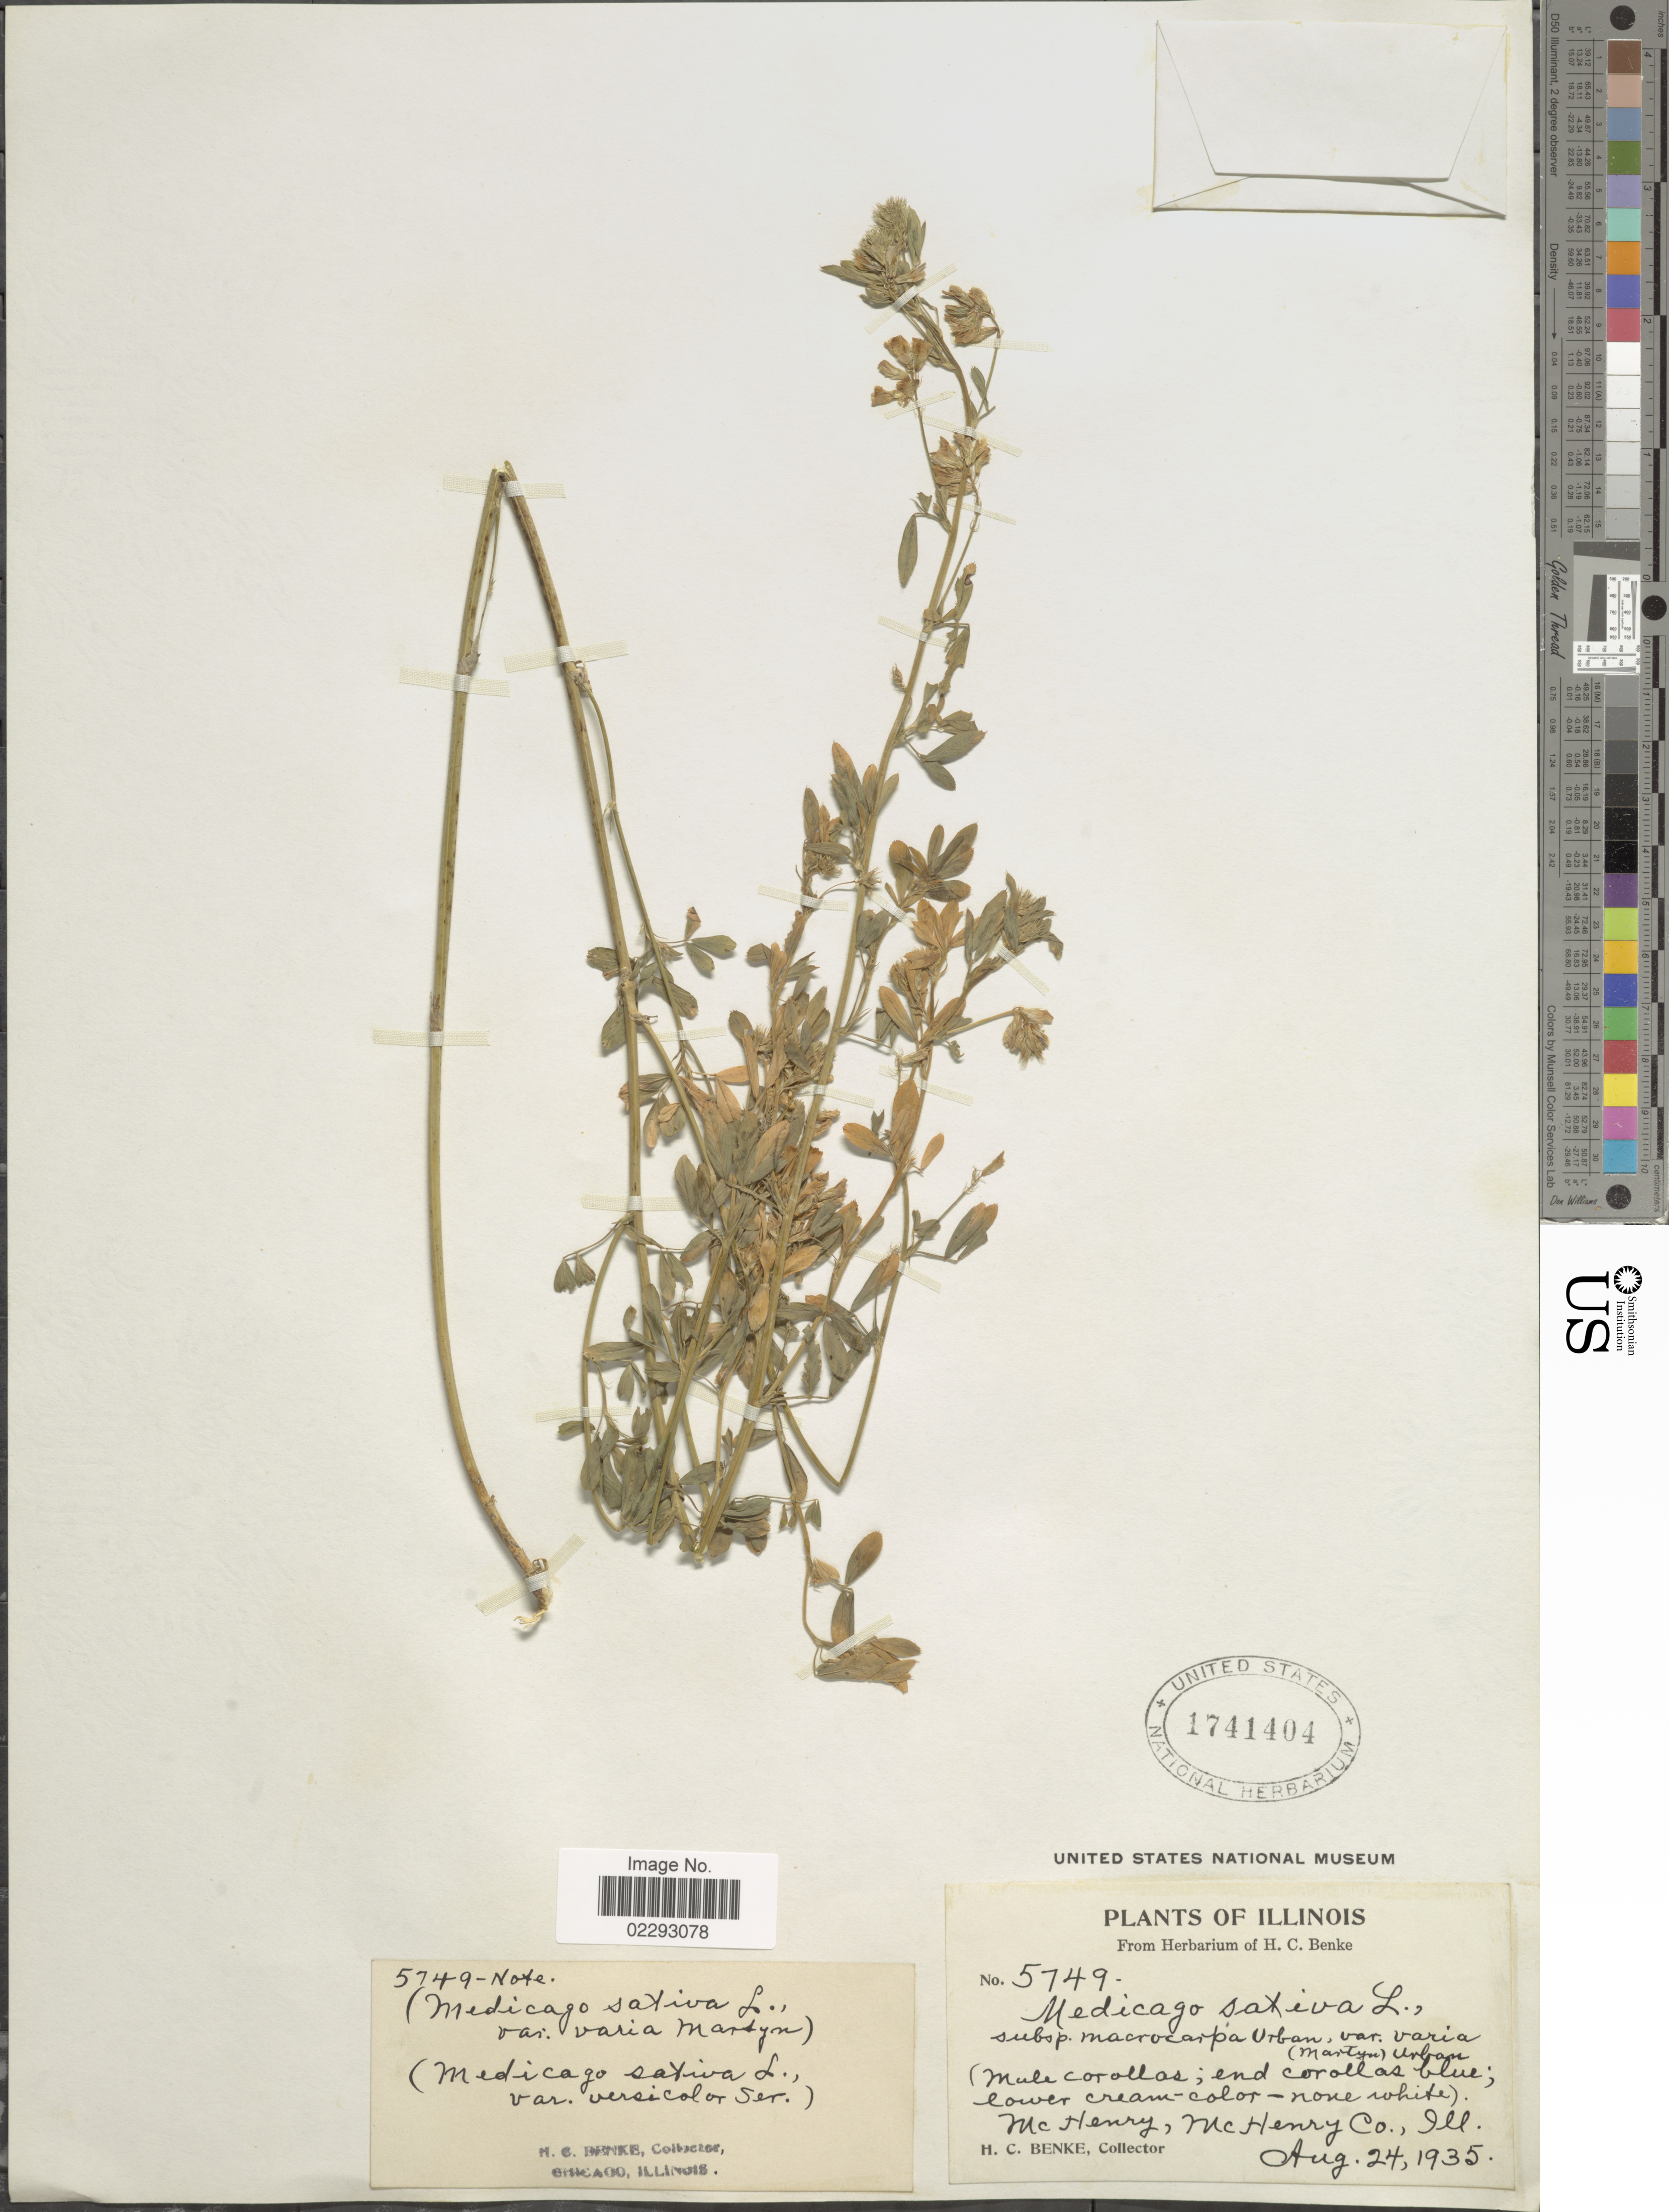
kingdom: Plantae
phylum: Tracheophyta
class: Magnoliopsida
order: Fabales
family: Fabaceae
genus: Medicago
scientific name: Medicago sativa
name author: L.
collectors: H. Benke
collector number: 5749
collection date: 1935-08-24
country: United States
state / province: Illinois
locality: Illinois, Mc Henry, McHenry Co. Ill.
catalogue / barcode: US 1741404